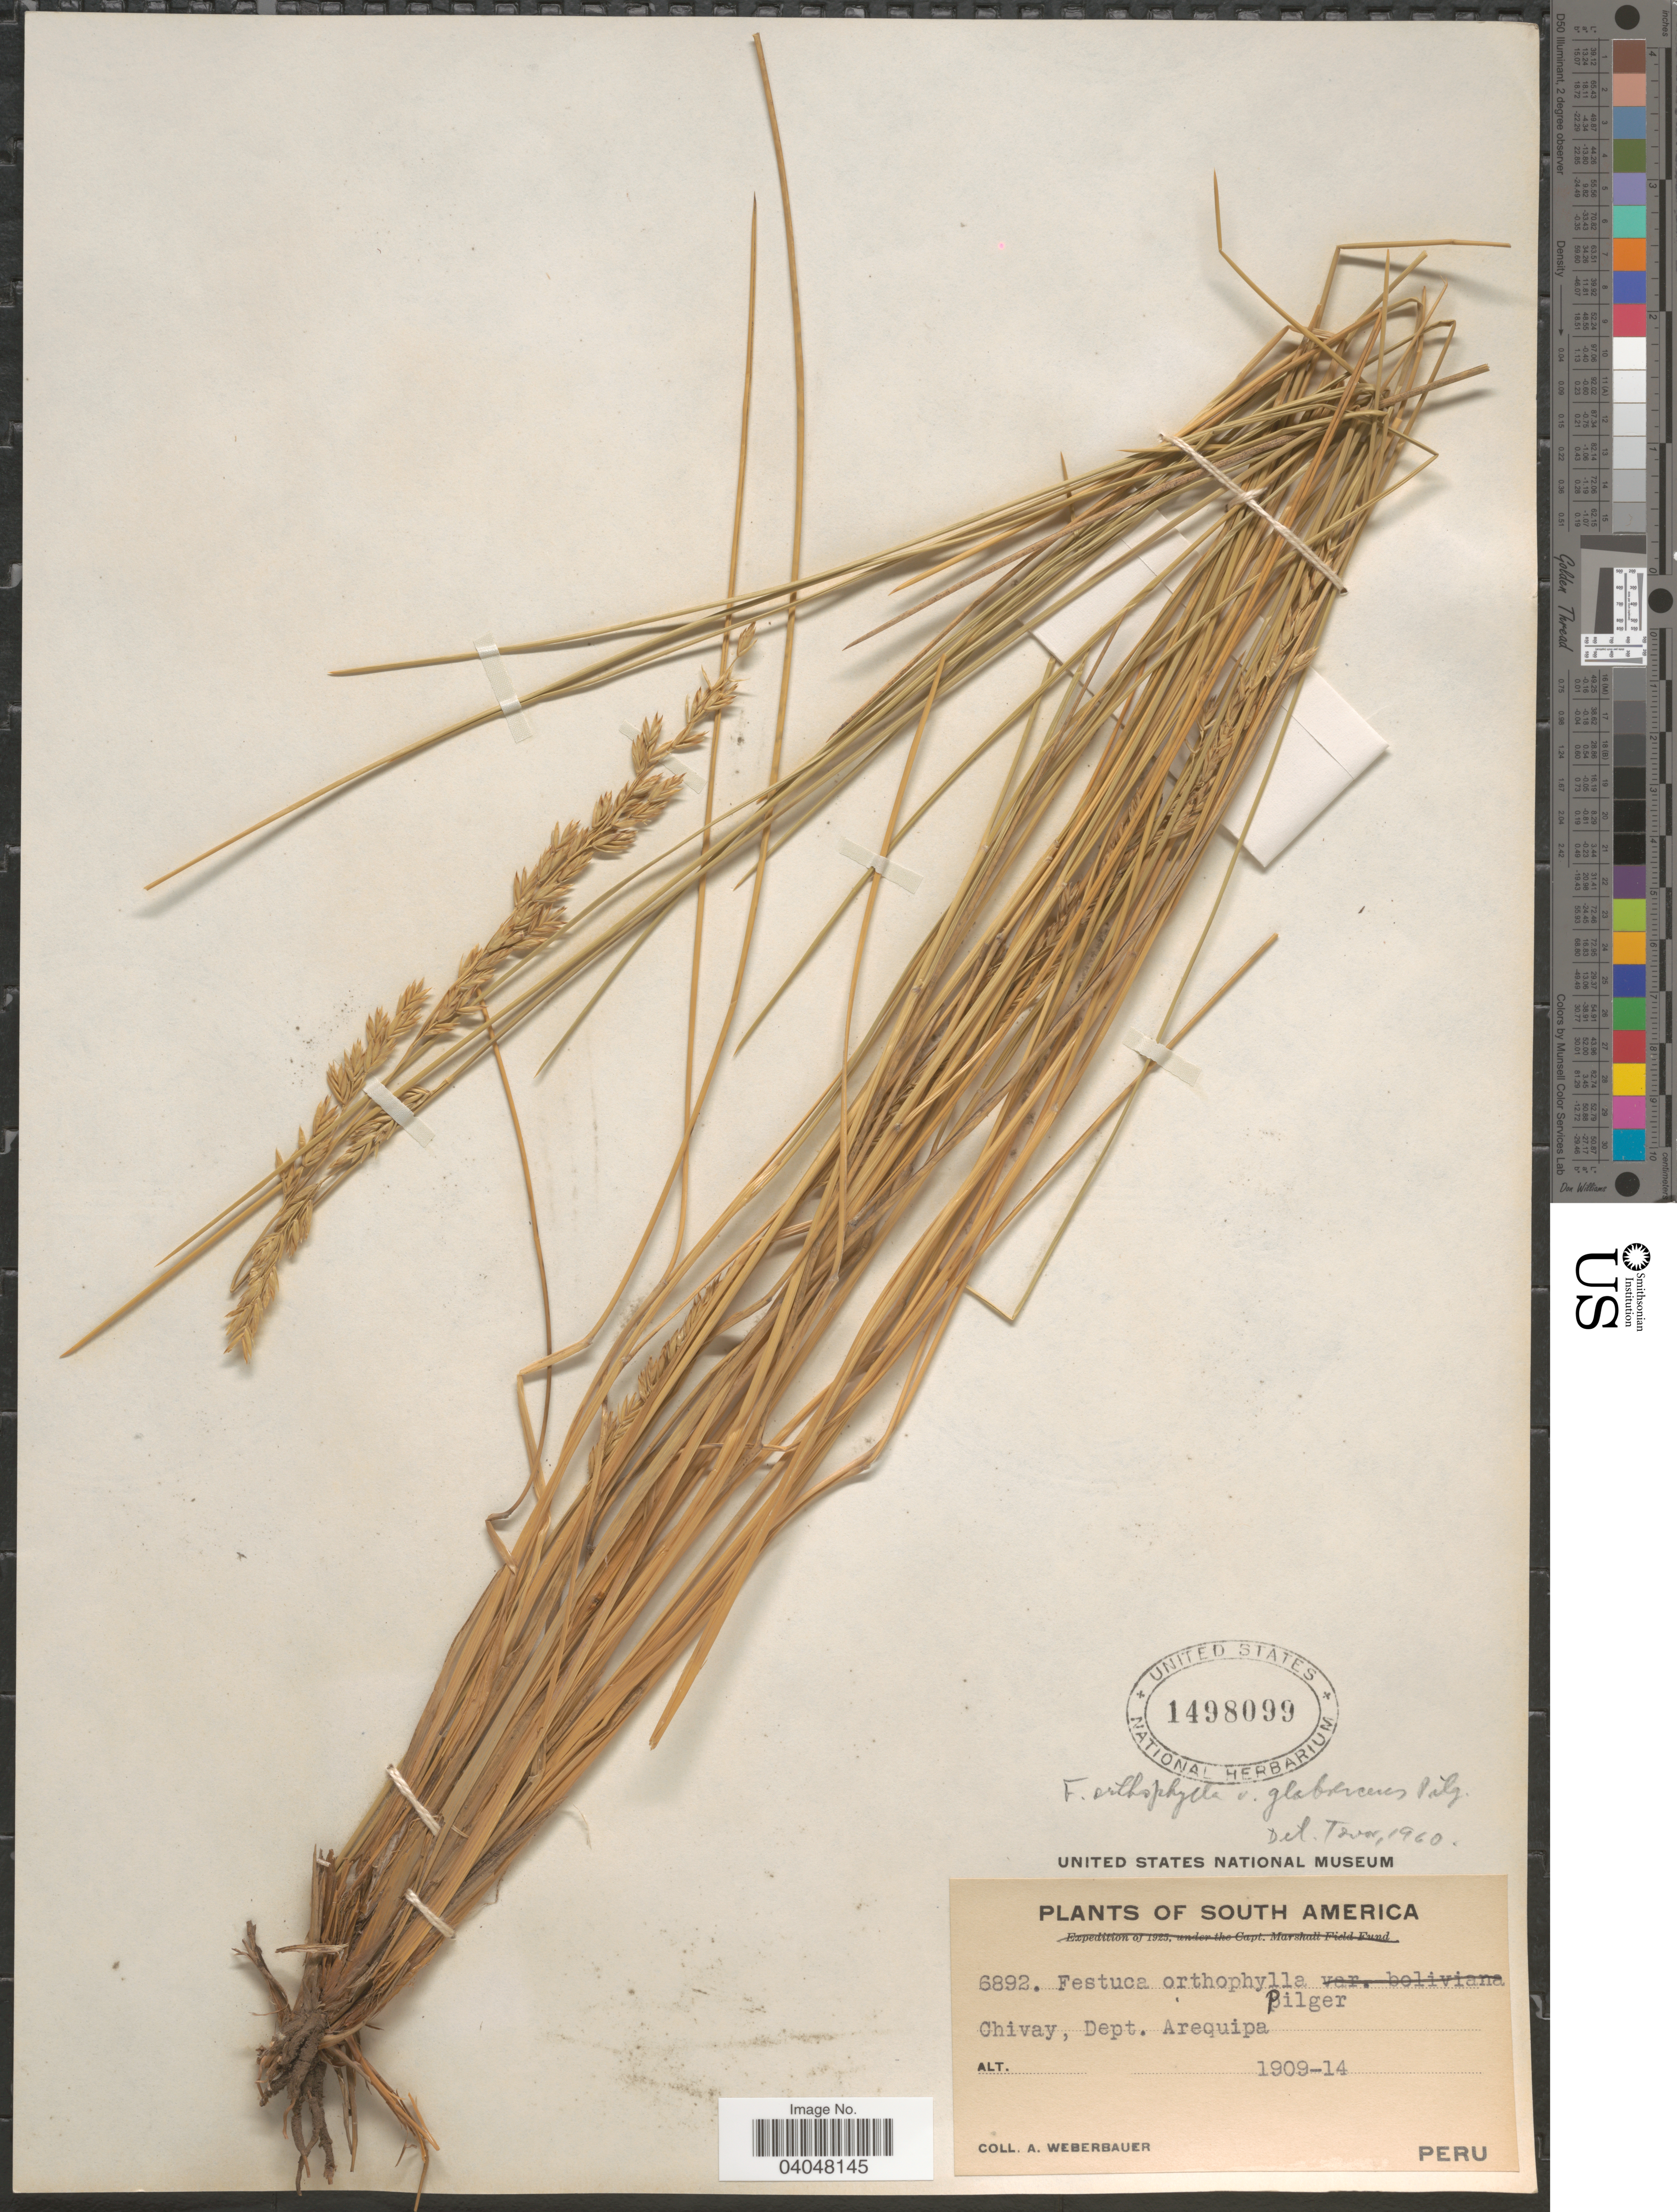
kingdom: Plantae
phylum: Tracheophyta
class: Liliopsida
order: Poales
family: Poaceae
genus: Festuca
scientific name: Festuca orthophylla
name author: Pilg.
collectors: A. Weberbauer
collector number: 6892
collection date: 1909/1914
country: Peru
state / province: Arequipa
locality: Chivay, Dept. Arequipa.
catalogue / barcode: US 1498099